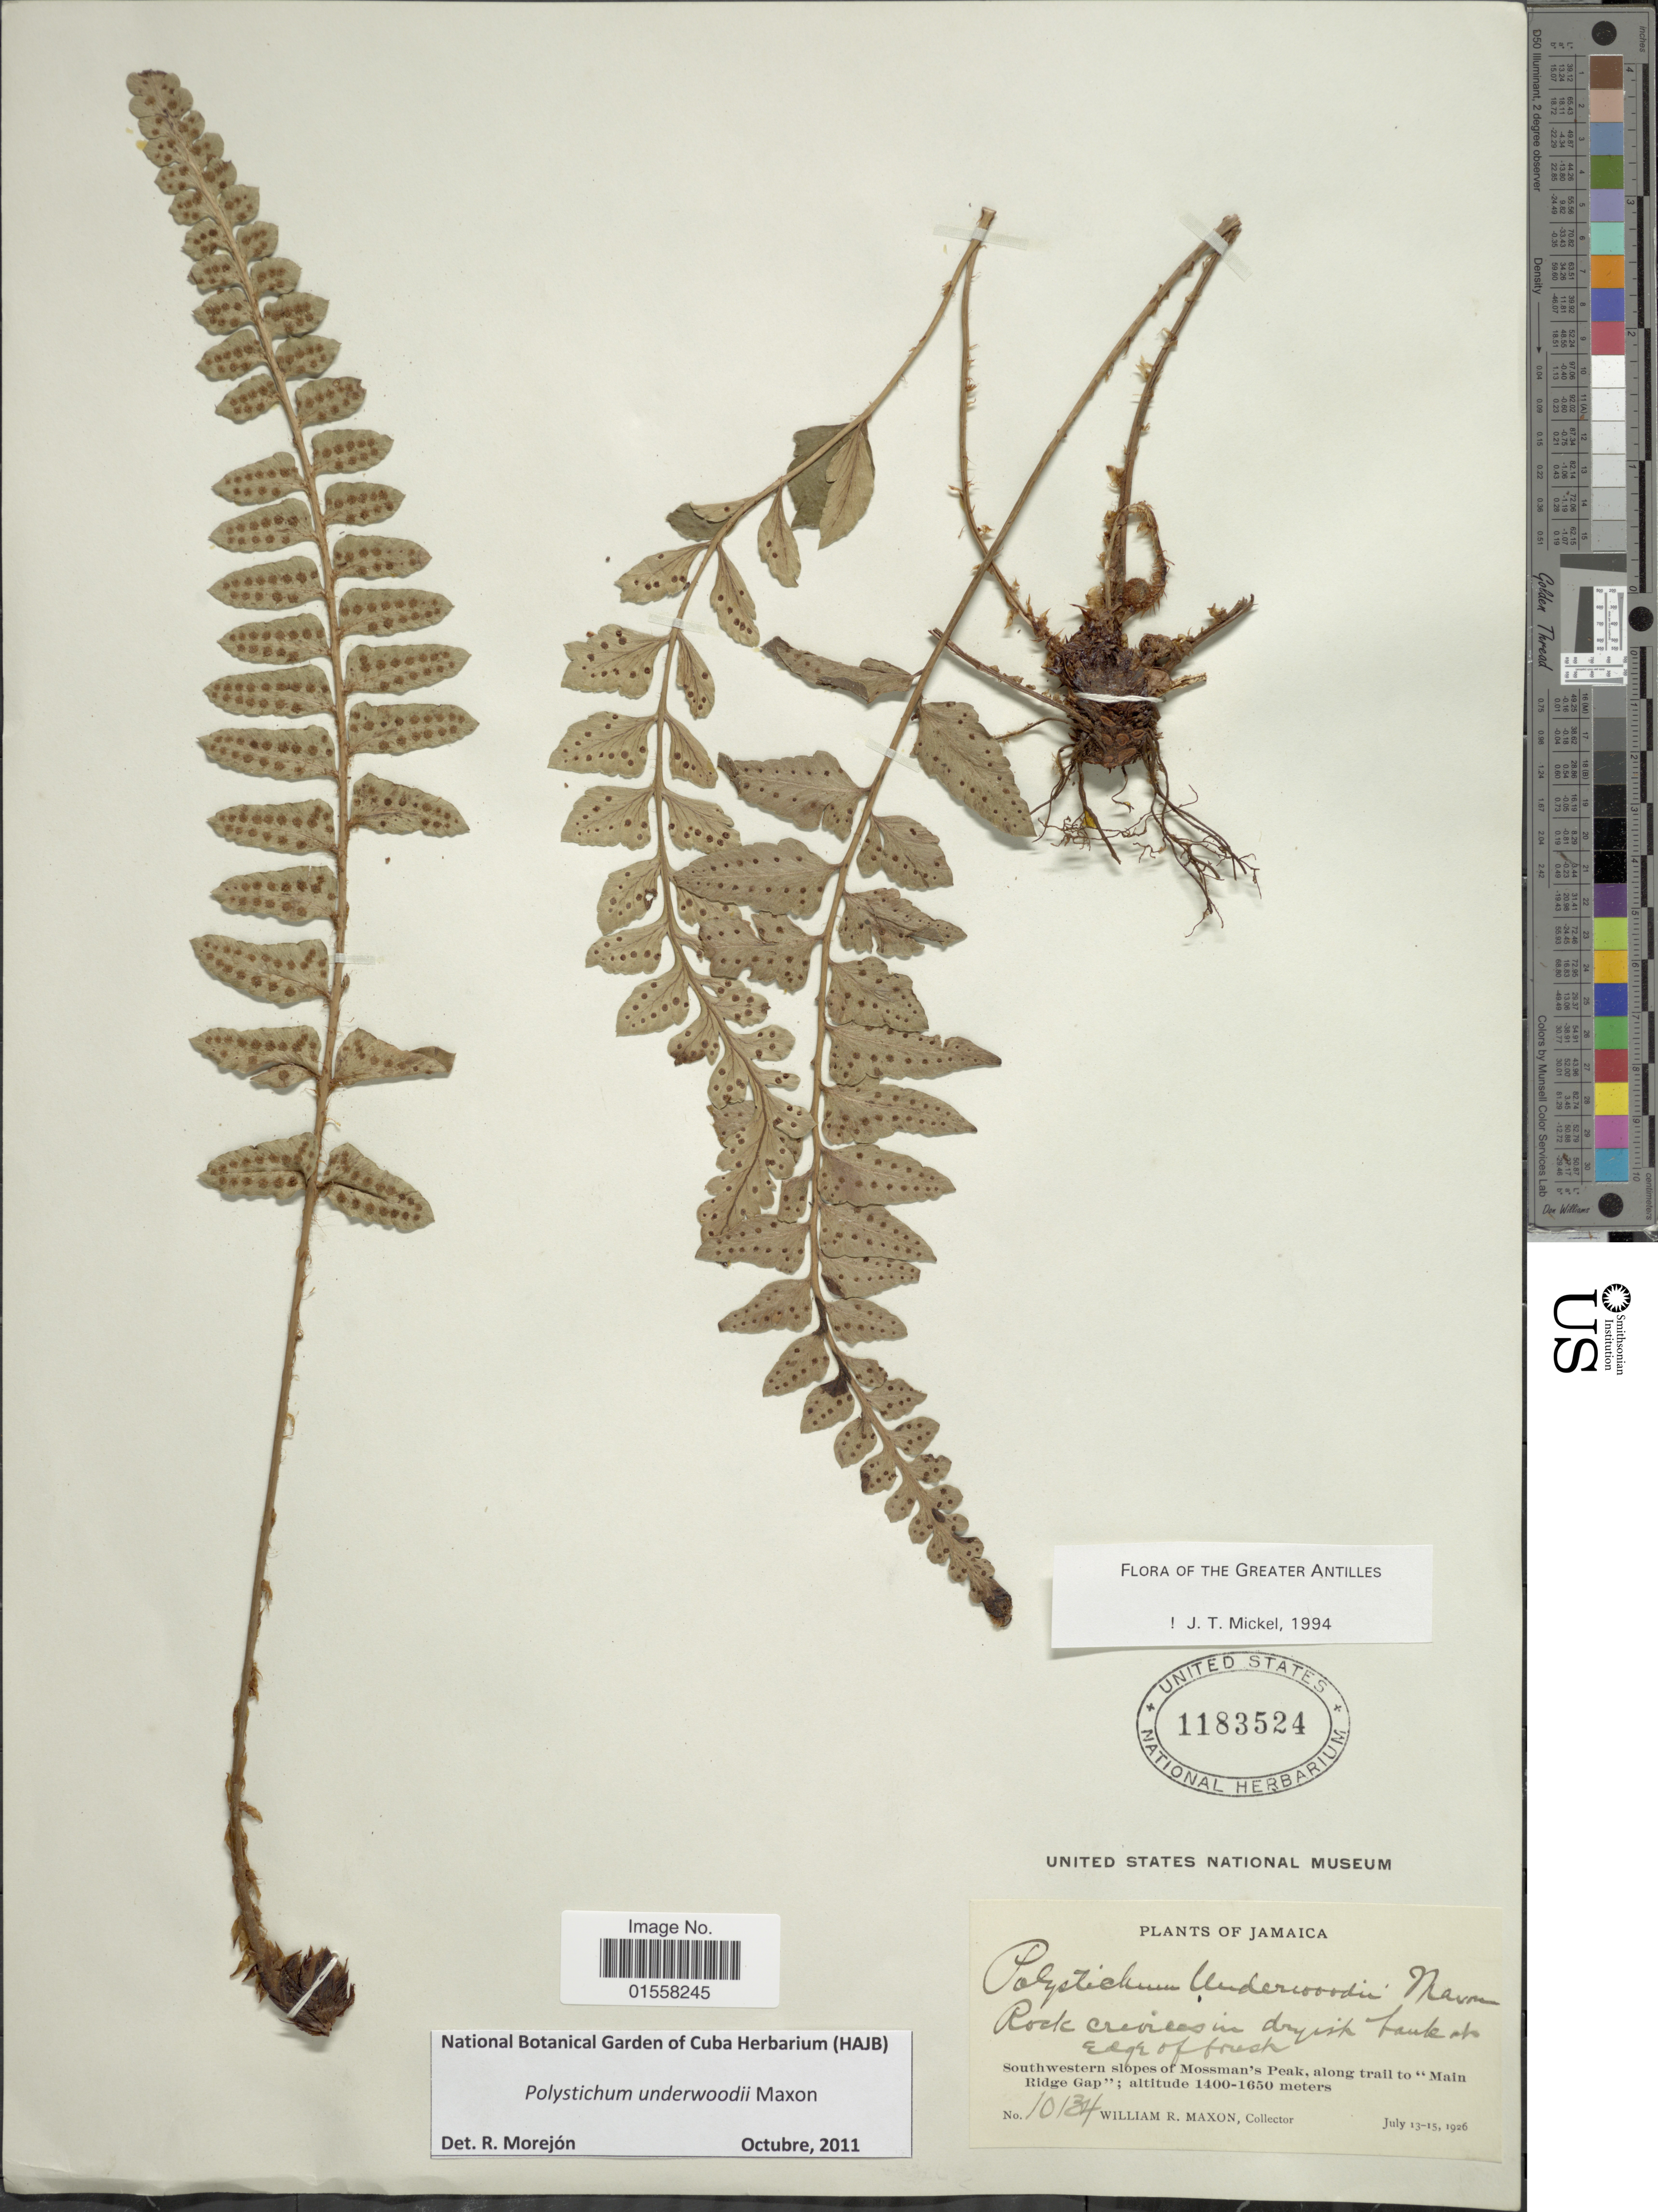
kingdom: Plantae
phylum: Tracheophyta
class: Polypodiopsida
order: Polypodiales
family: Dryopteridaceae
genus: Polystichum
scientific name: Polystichum underwoodii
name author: Maxon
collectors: W. R. Maxon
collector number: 10134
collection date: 1926-07-13/1926-07-15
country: Jamaica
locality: Southwestern slopes of Mossman's Peak, along trail to "Main Ridge Gap".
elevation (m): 1400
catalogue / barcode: US 1183524